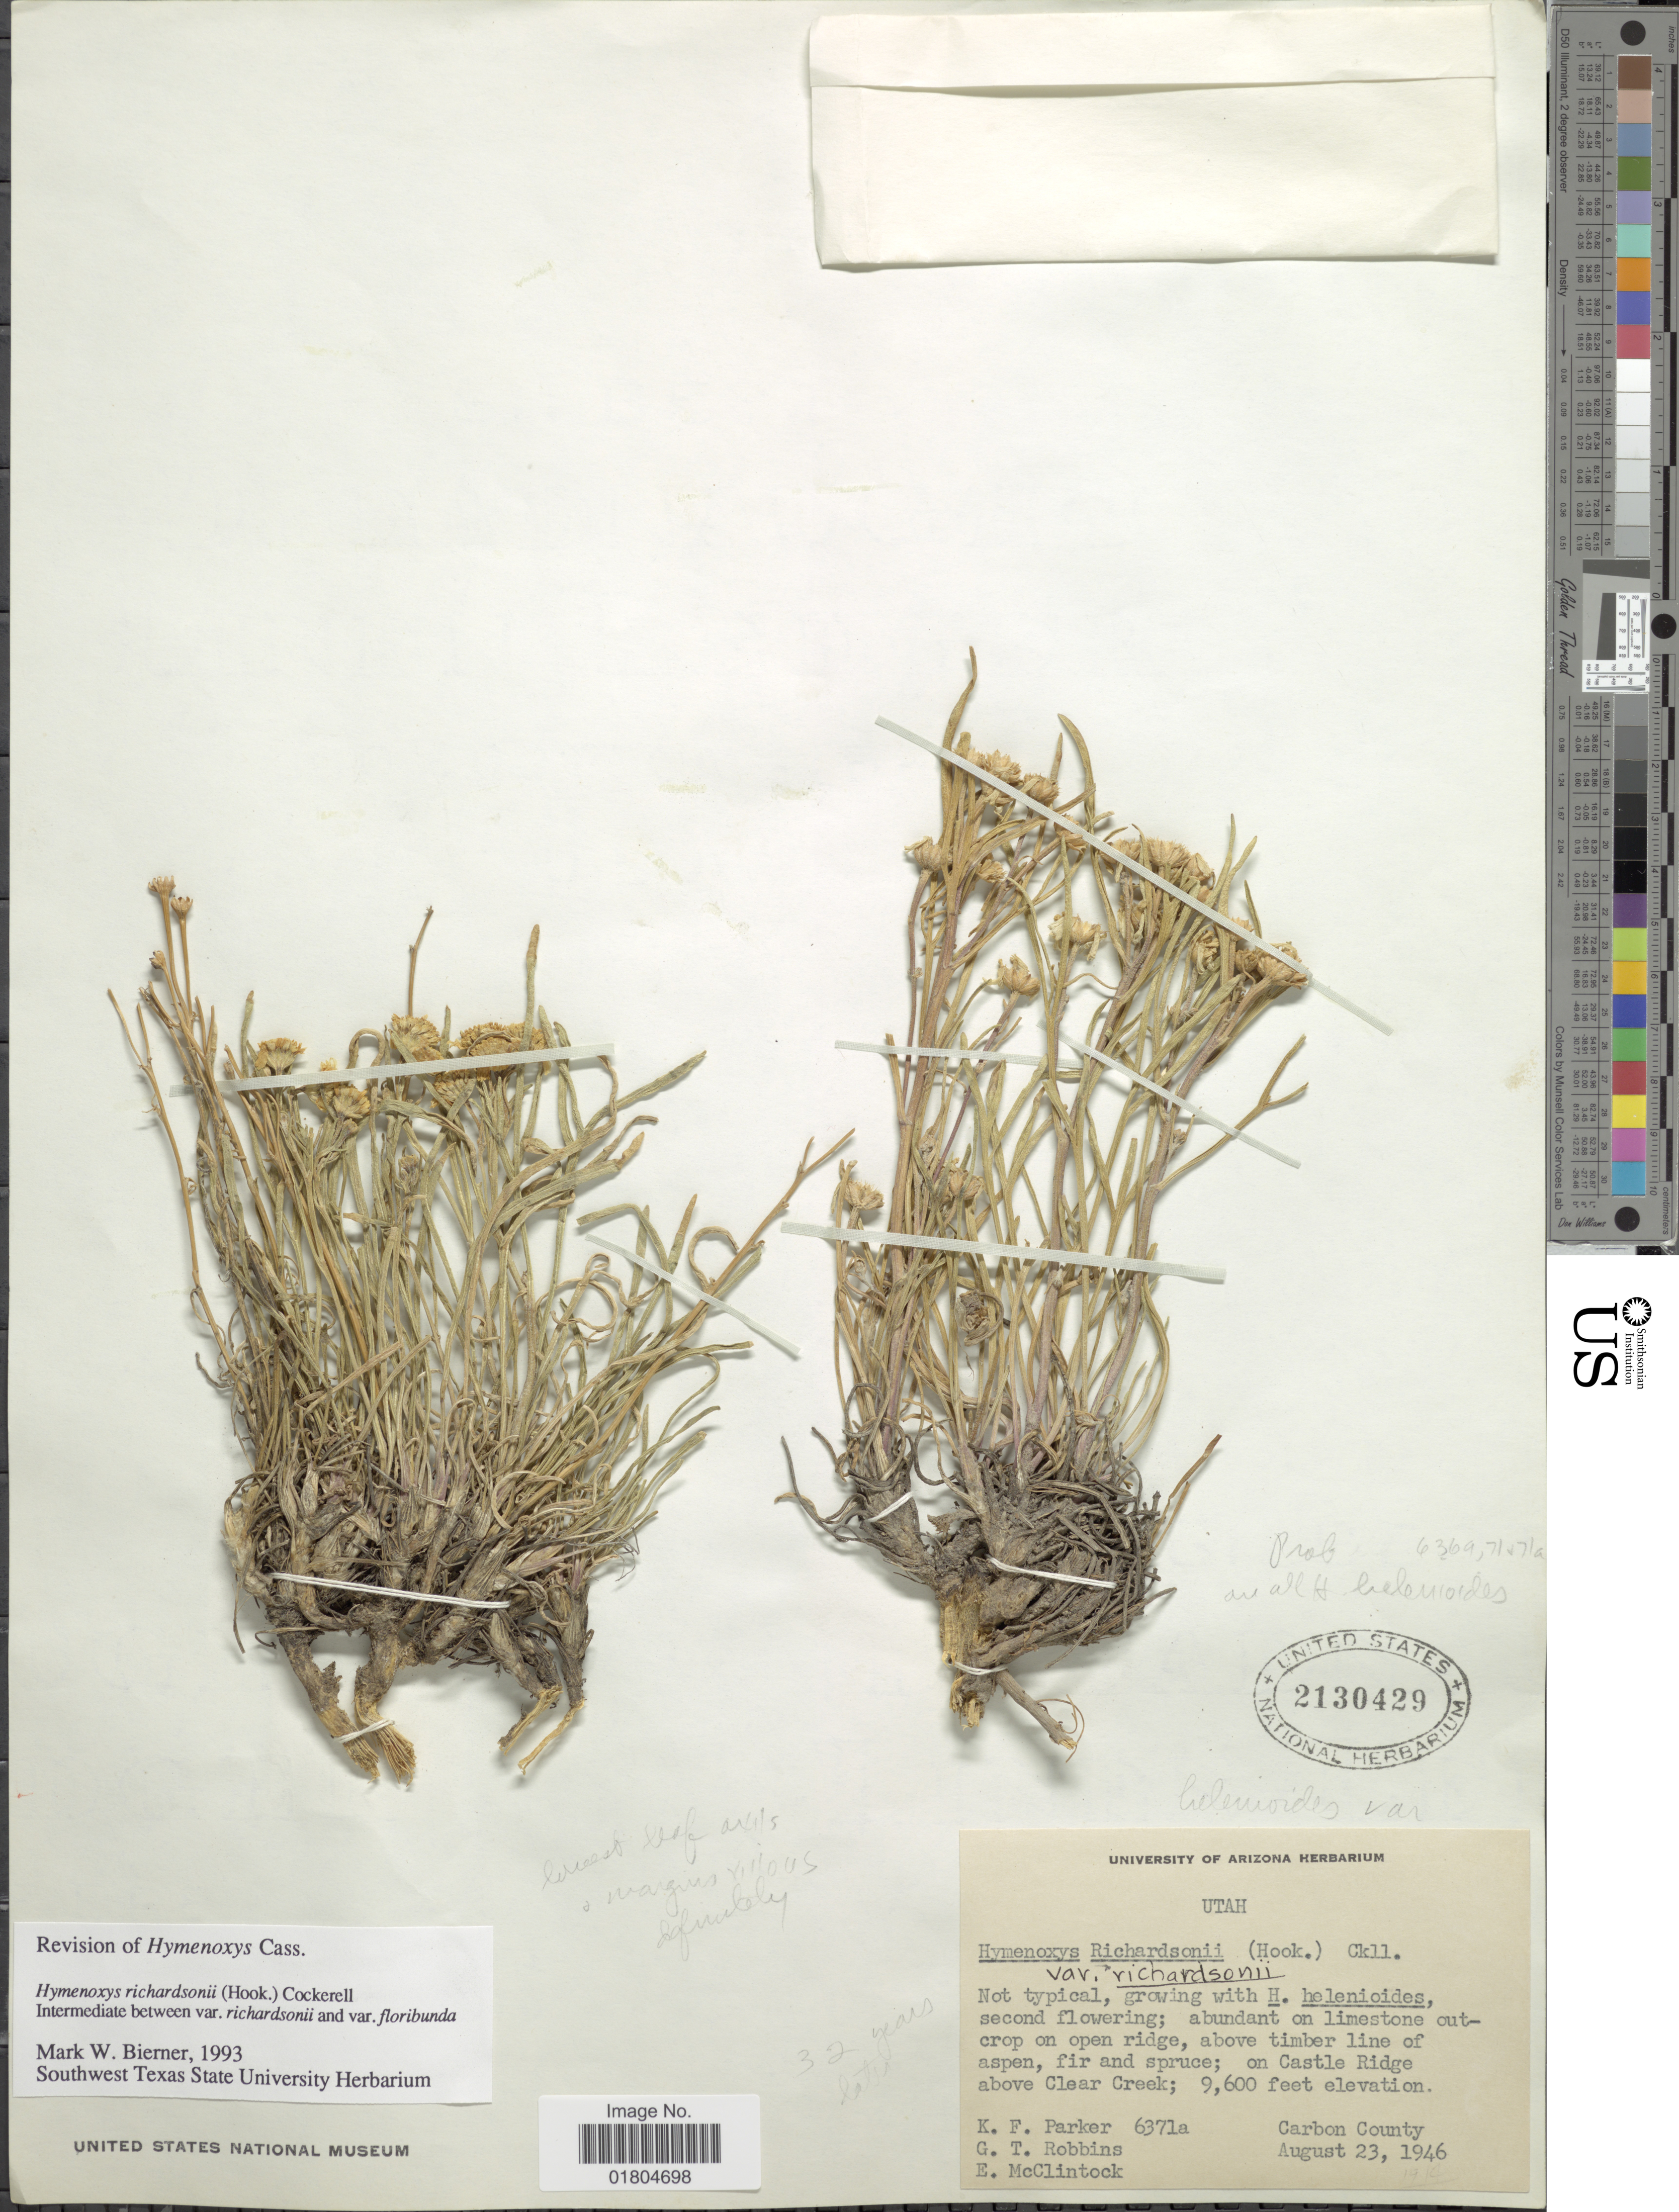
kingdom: Plantae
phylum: Tracheophyta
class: Magnoliopsida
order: Asterales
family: Asteraceae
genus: Hymenoxys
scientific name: Hymenoxys richardsonii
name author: (Hook.) Cockerell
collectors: K. F. Parker, G. T. Robbins & E. McClintock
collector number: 6371a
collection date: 1946-08-23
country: United States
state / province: Utah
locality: On Castle Ridge above Clear Creek. Carbon County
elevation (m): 2926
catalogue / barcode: US 2130429